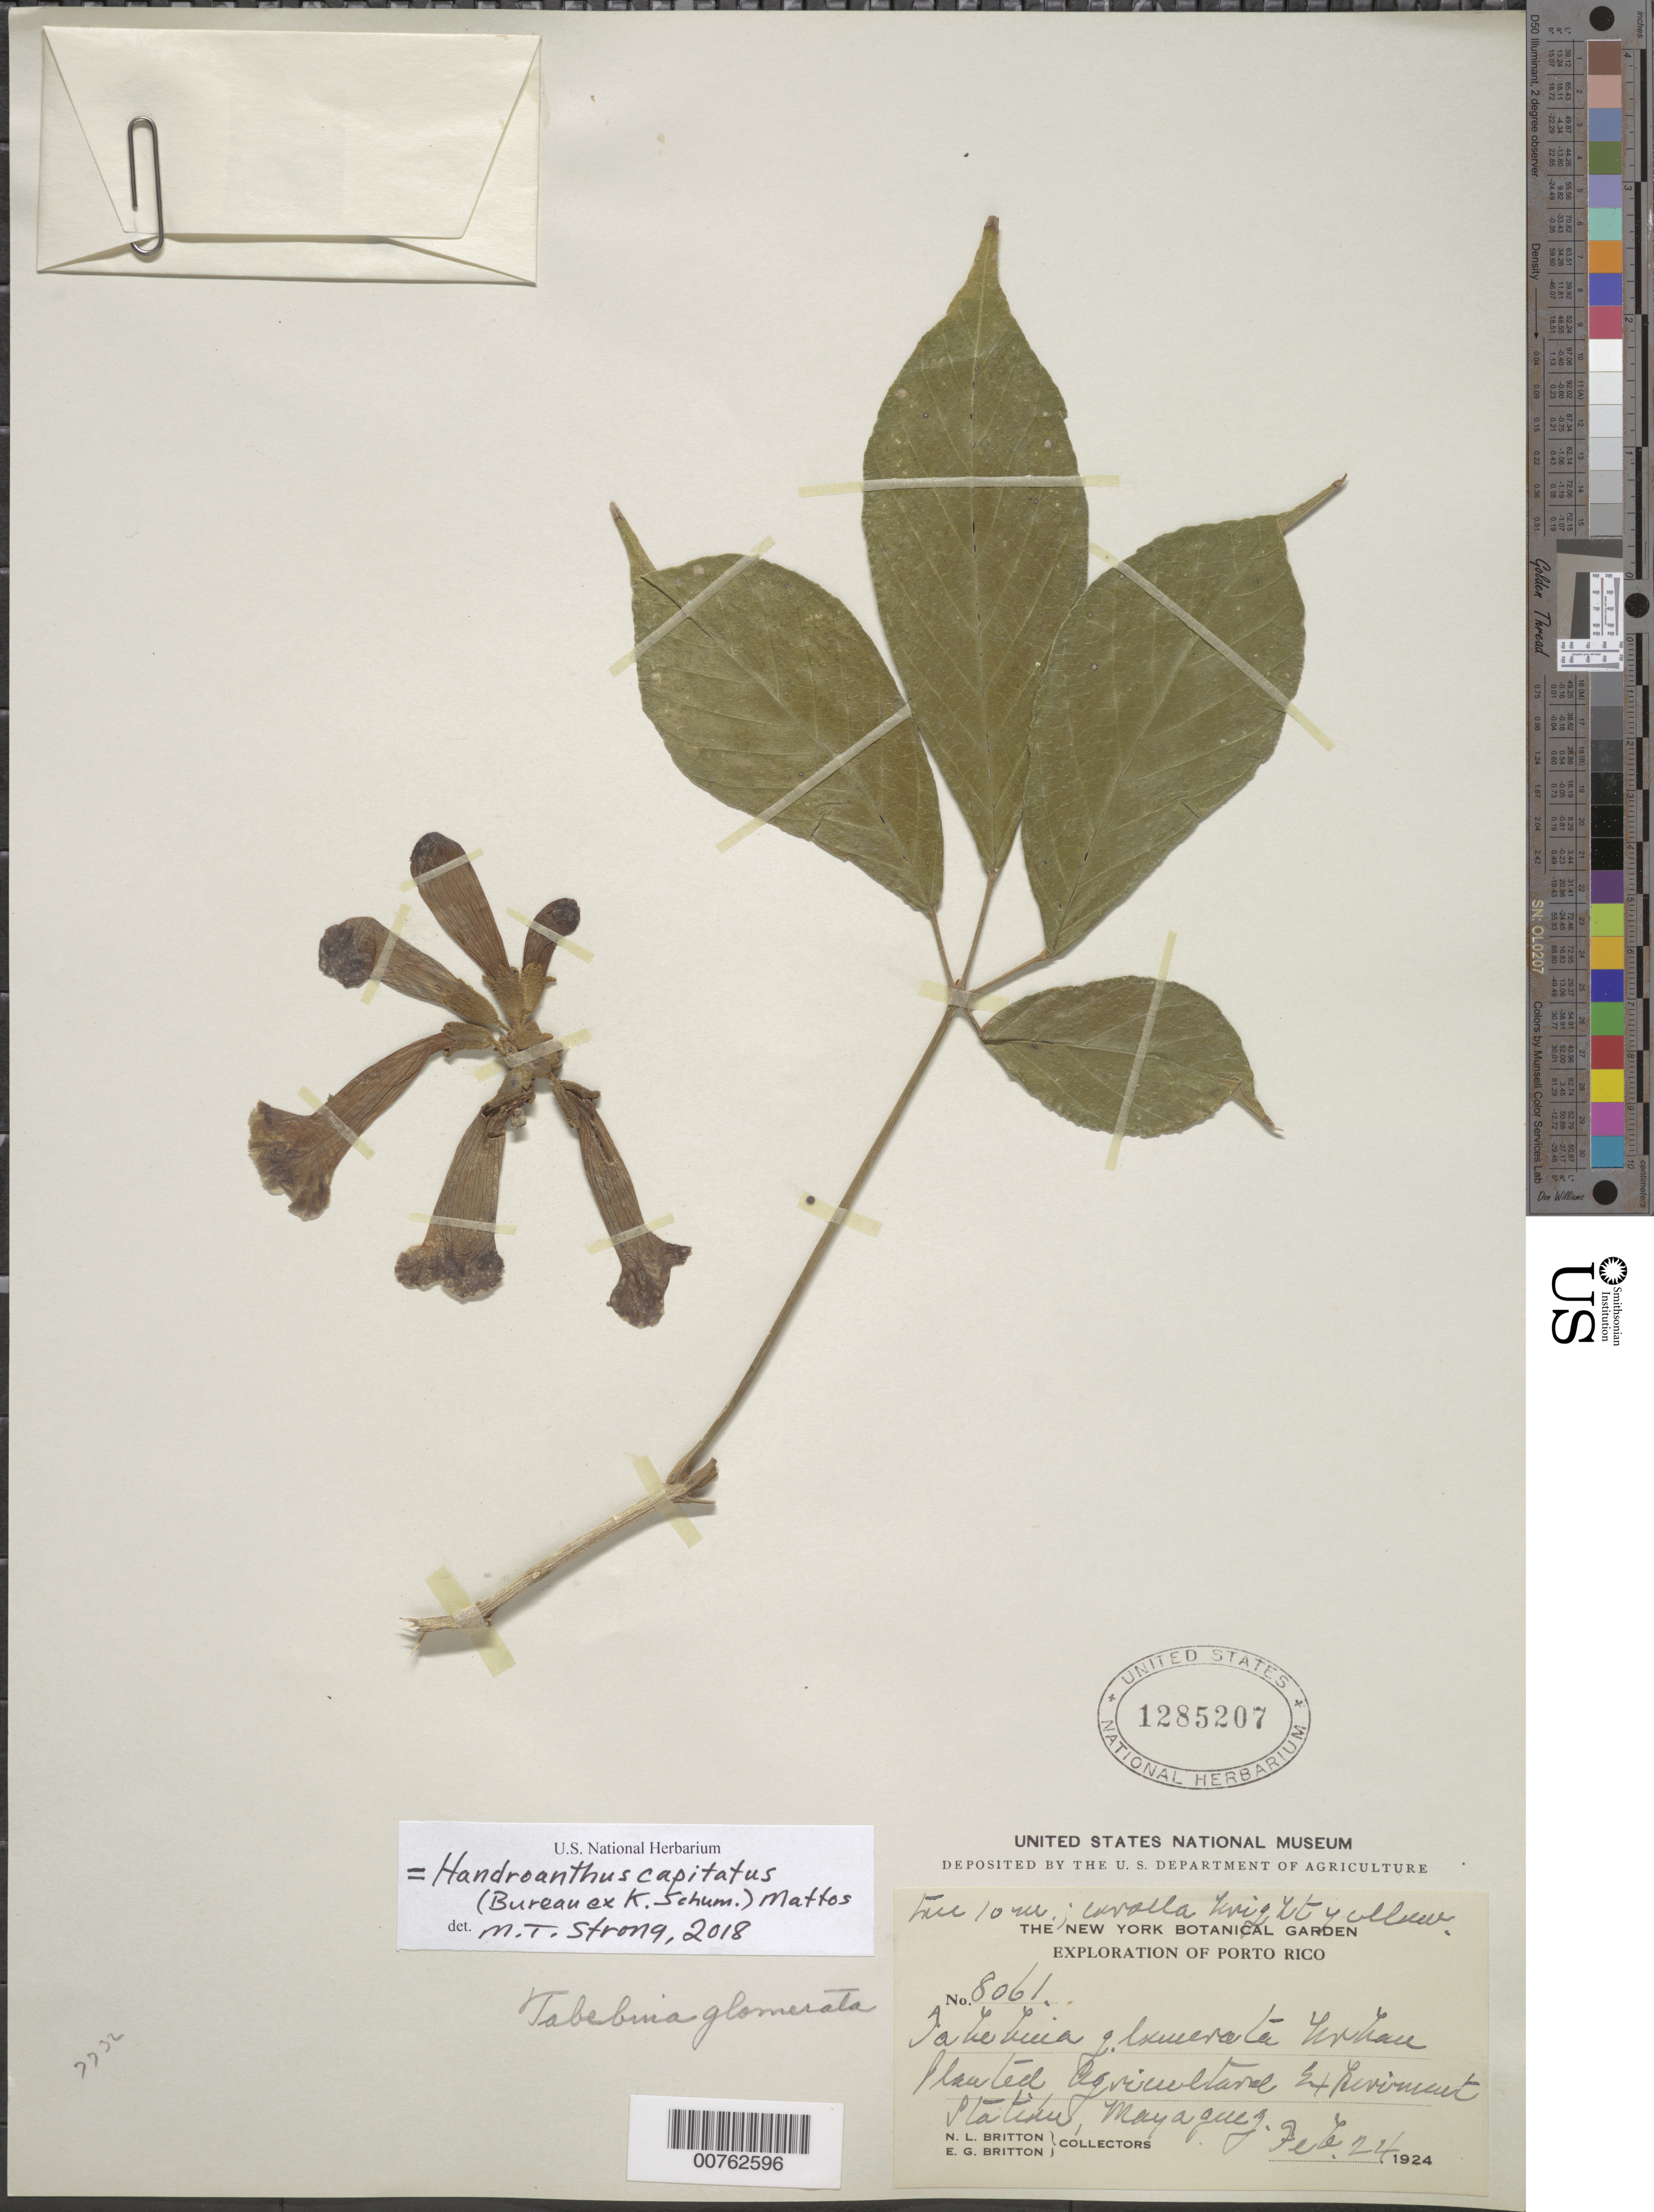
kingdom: Plantae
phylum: Tracheophyta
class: Magnoliopsida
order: Lamiales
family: Bignoniaceae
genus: Handroanthus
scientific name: Handroanthus capitatus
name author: (Bureau ex K. Schum.) Mattos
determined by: Strong, M. T., (US), Smithsonian Institution - National Museum of Natural History (UNITED STATES)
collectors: N. Britton & E. G. Britton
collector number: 8061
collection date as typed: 24 Feb 1924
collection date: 1924-02-24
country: Puerto Rico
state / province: Mayagüez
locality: Planted in Agricultural Experiment Station, Mayaguez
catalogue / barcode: US 1285207